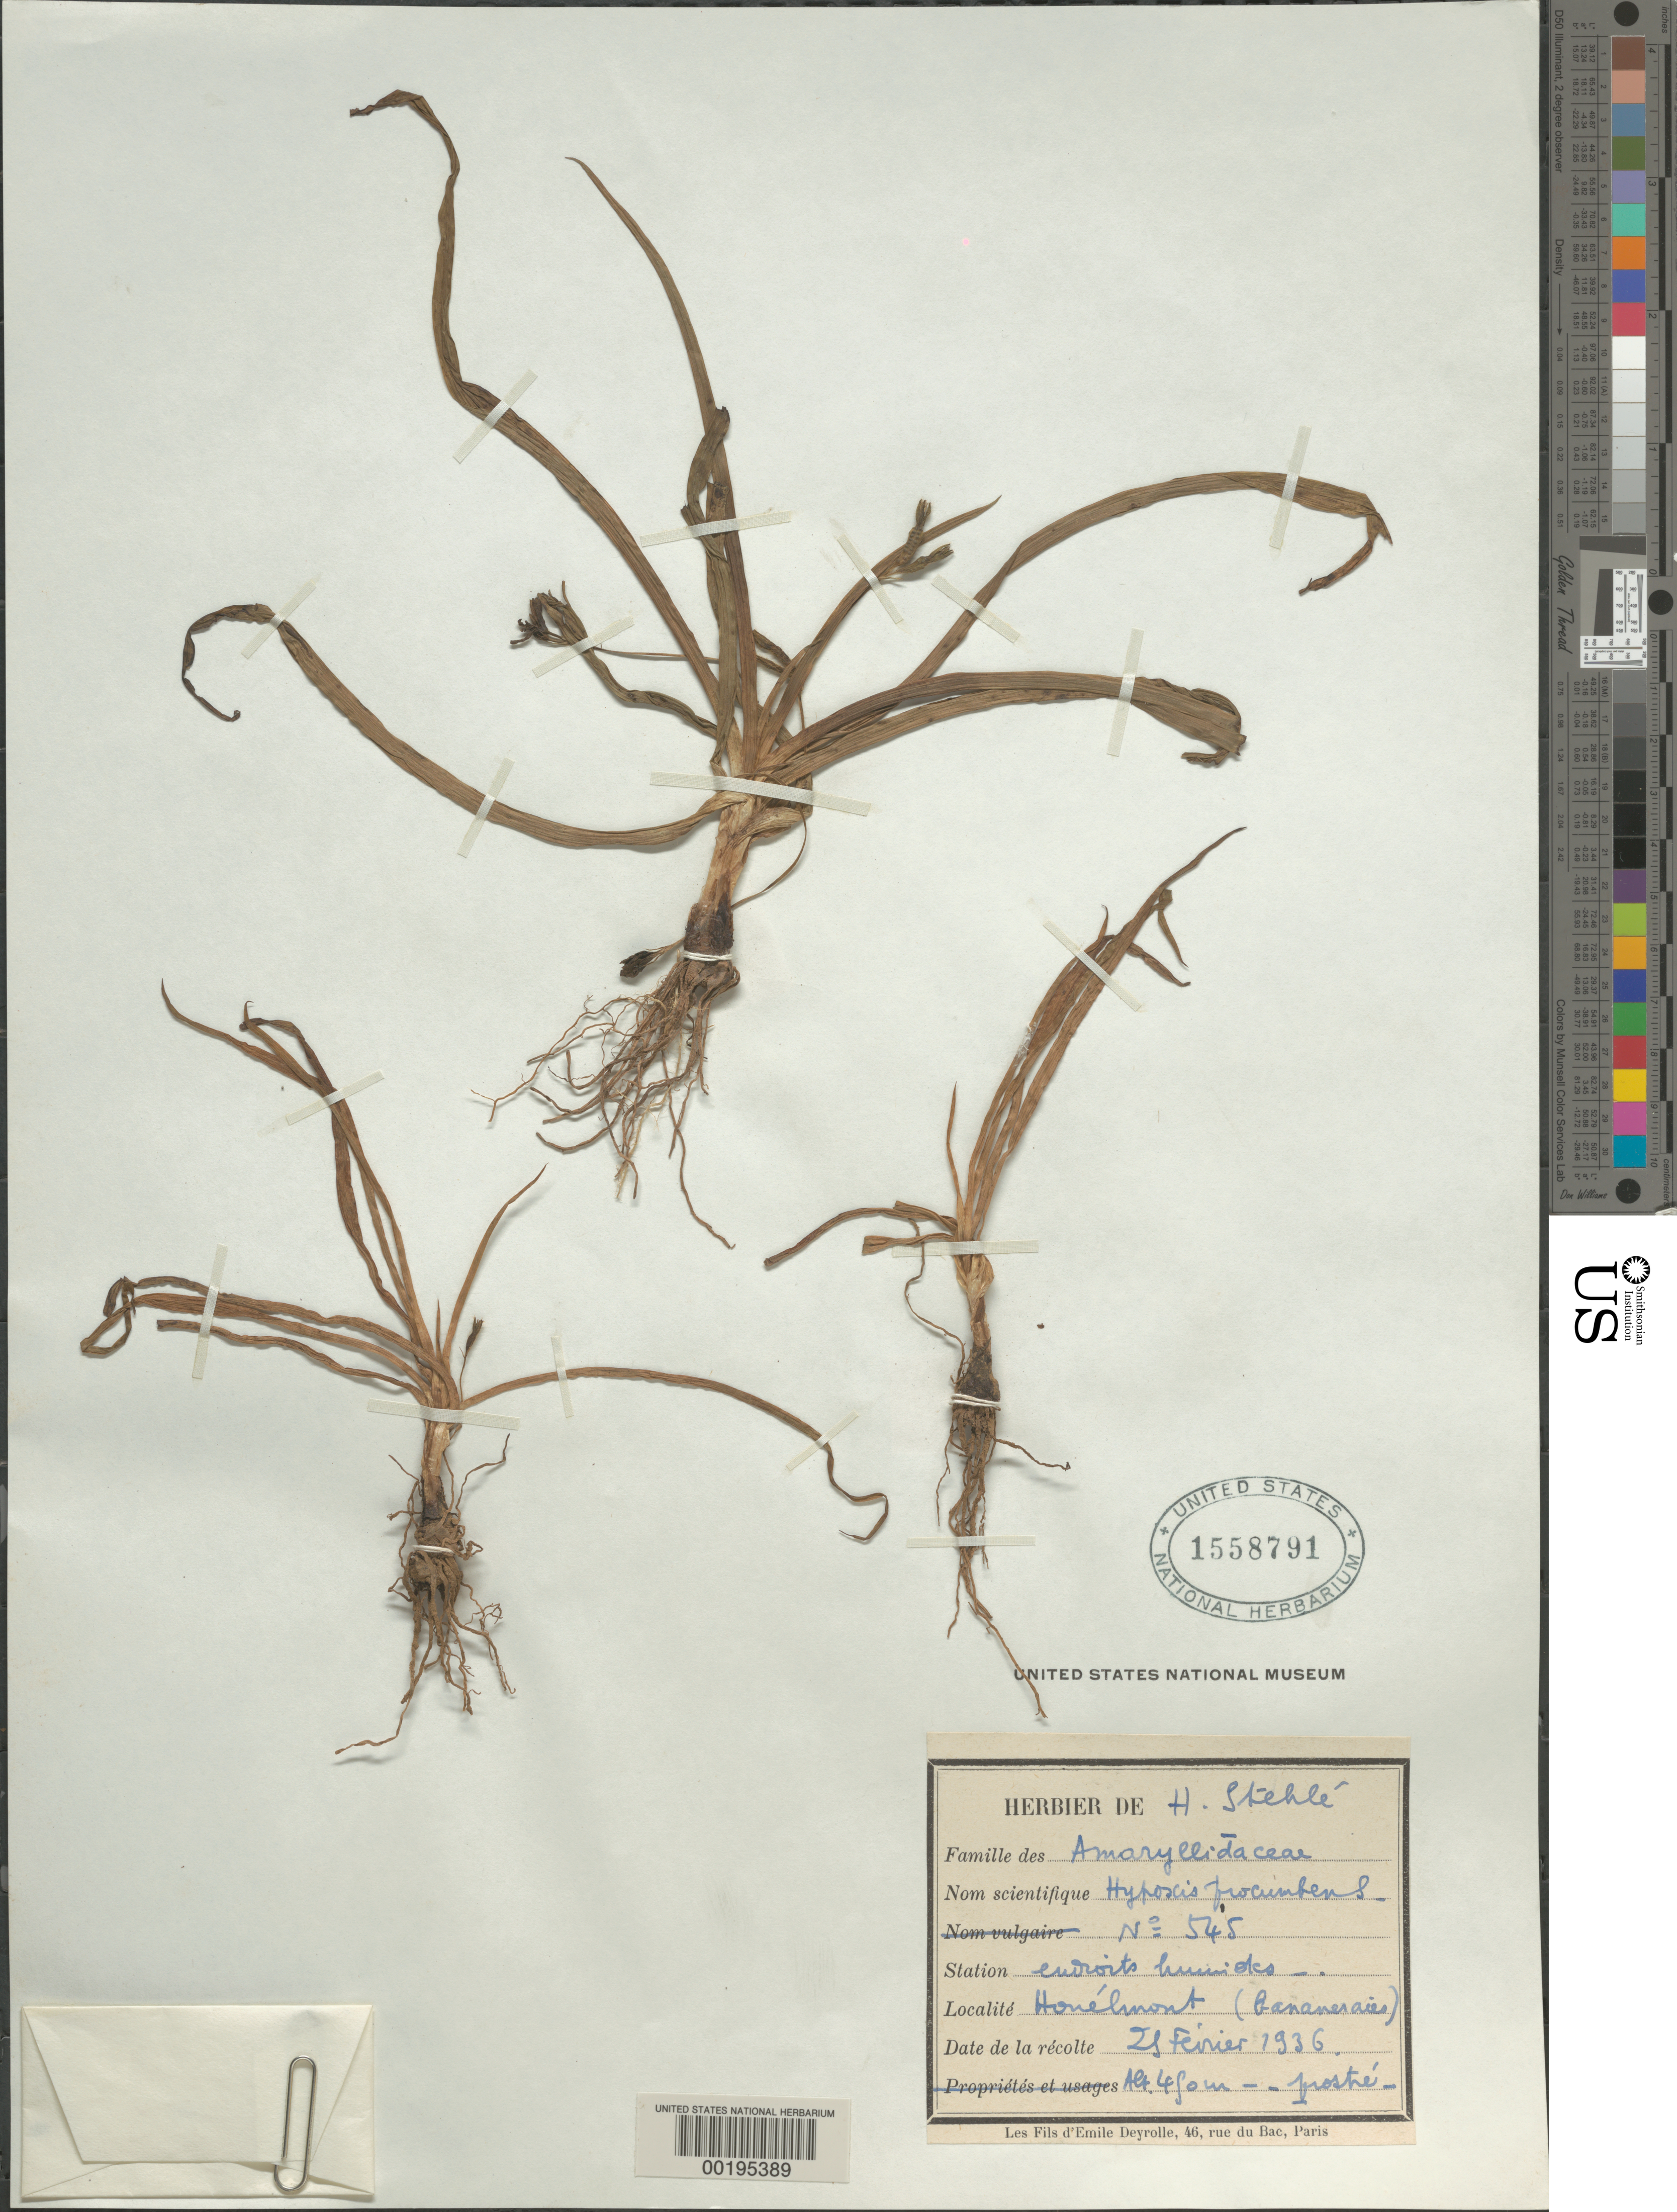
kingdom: Plantae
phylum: Tracheophyta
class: Liliopsida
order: Asparagales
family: Hypoxidaceae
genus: Hypoxis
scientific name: Hypoxis decumbens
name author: L.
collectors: H. Stehlé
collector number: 545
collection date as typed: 25 Feb 1936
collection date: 1936-02-25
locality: Honelmont (gananeraies)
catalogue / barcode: US 1558791